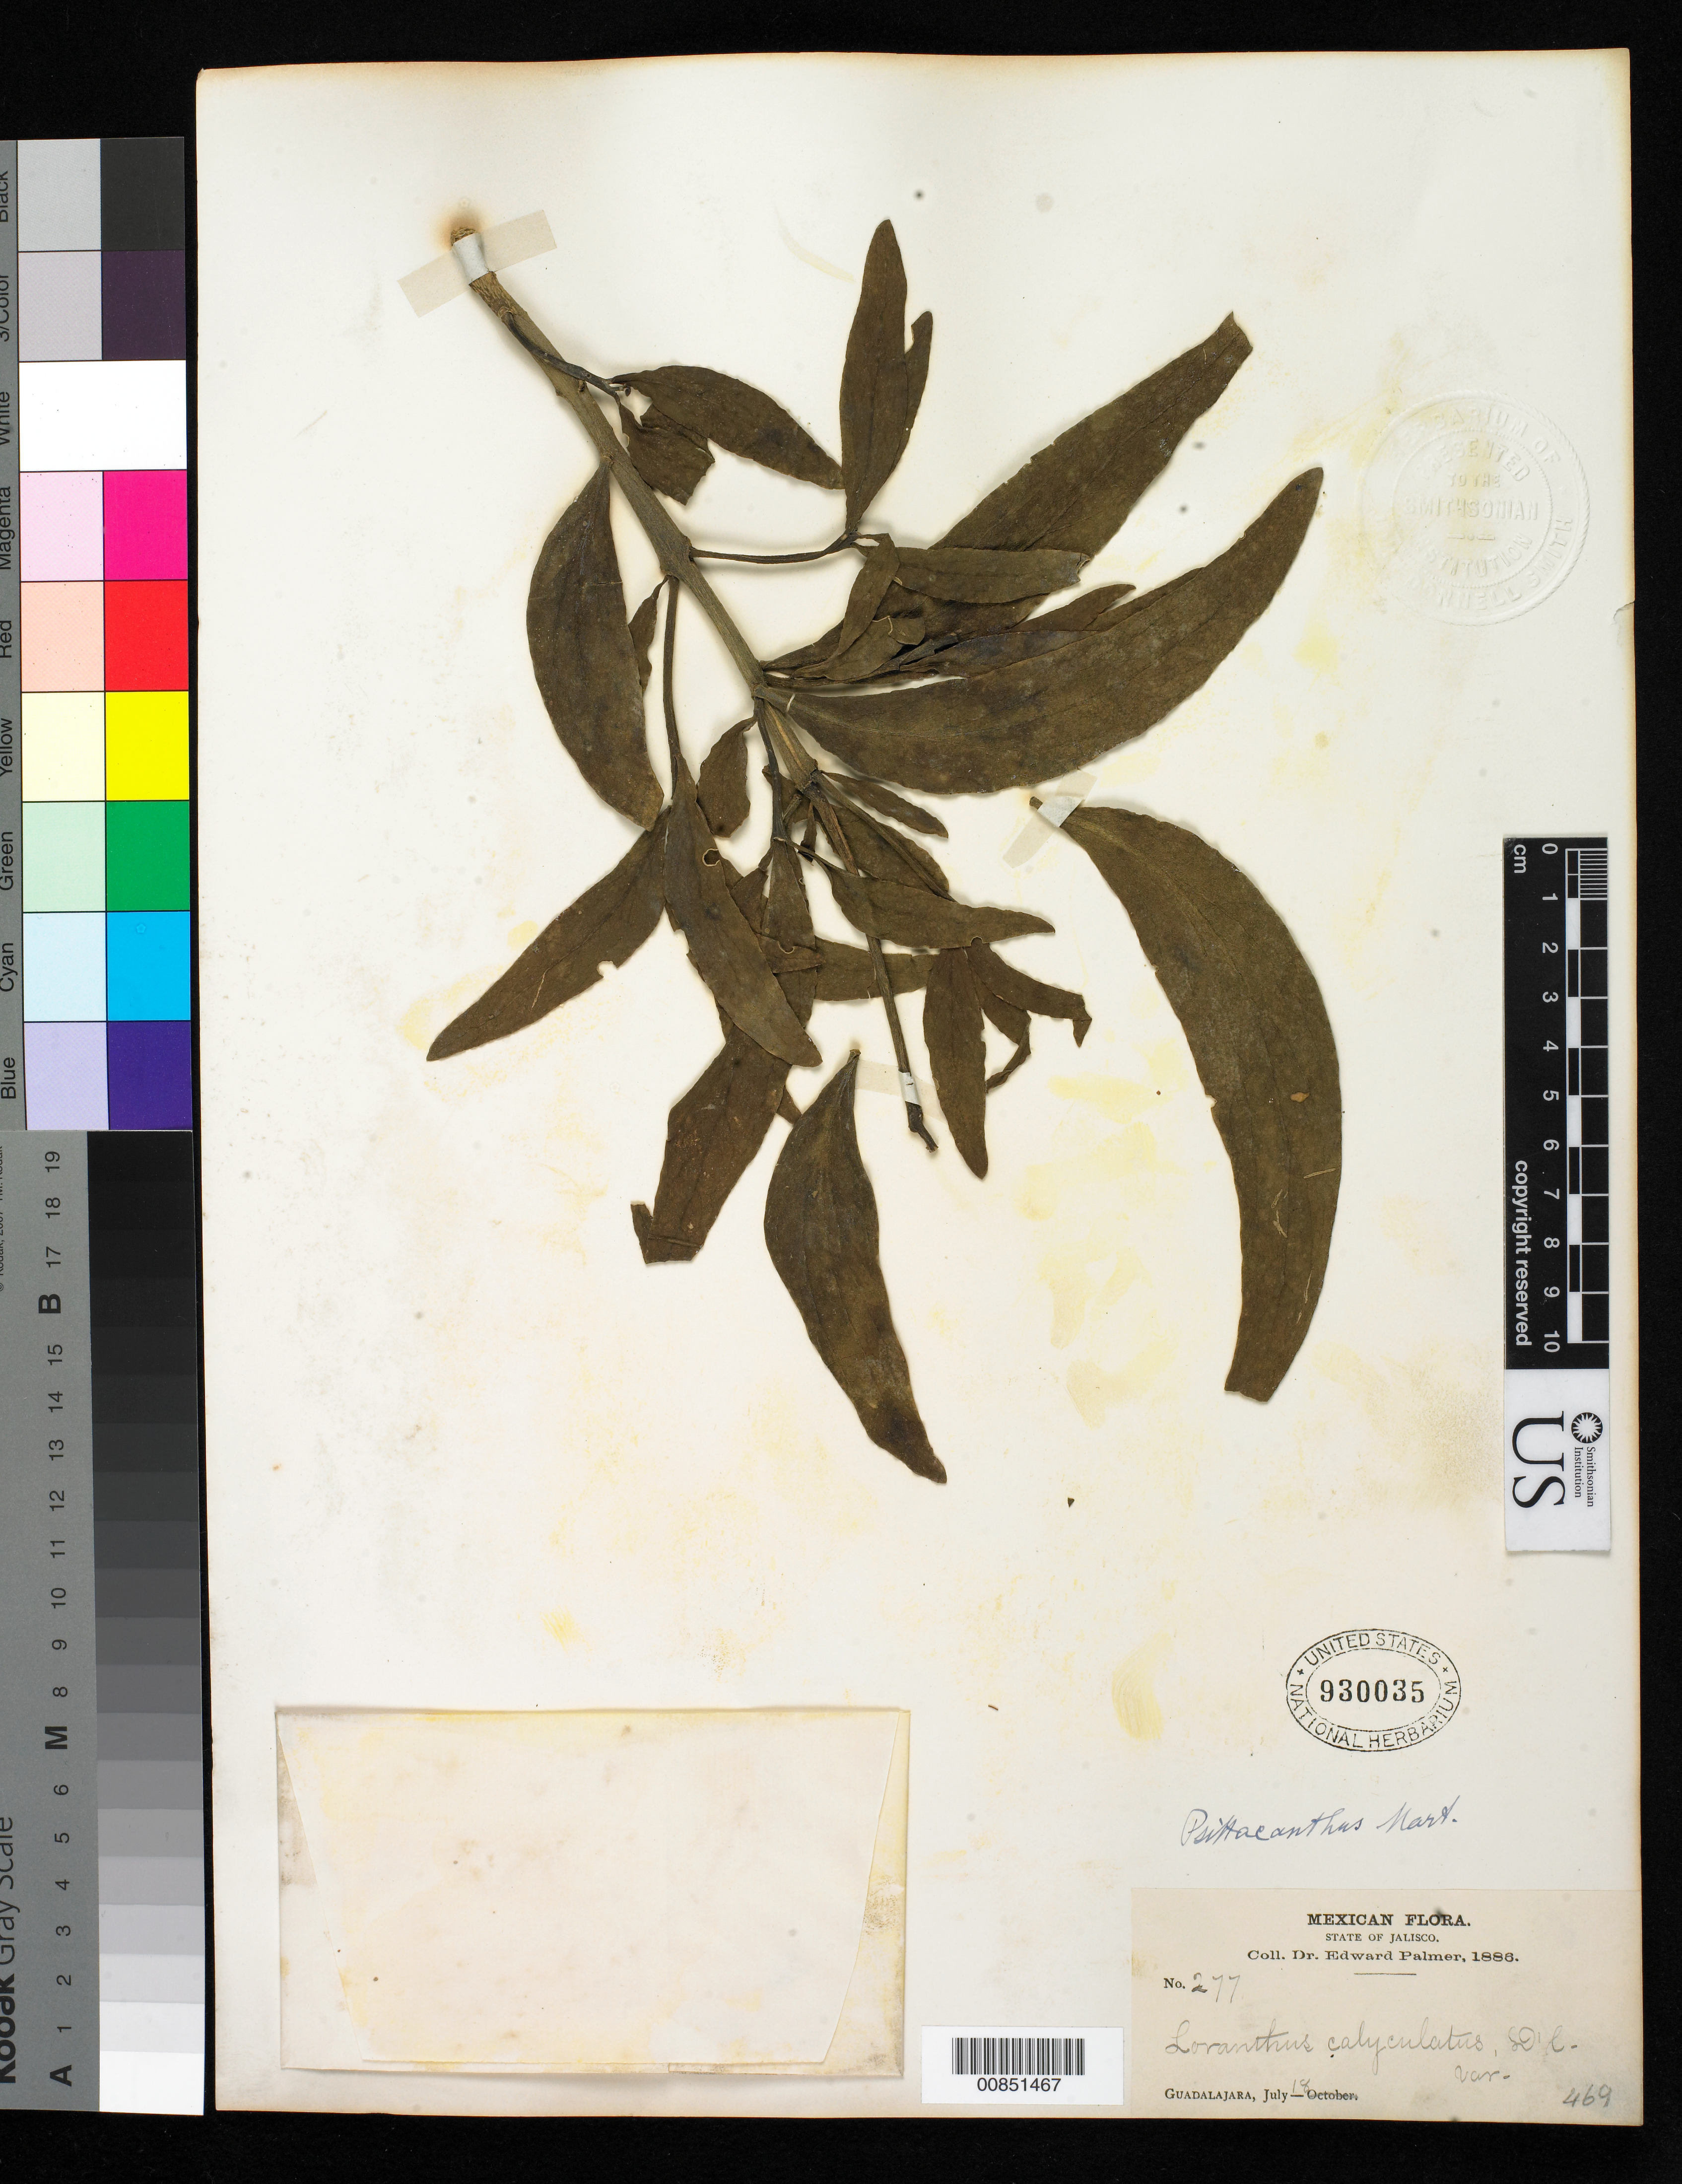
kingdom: Plantae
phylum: Tracheophyta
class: Magnoliopsida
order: Santalales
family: Loranthaceae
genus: Psittacanthus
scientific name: Psittacanthus sp.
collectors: E. Palmer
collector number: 277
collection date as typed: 18 Jul 1886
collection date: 1886-07-18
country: Mexico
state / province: Jalisco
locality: Guadalajara, Jalisco.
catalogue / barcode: US 930035